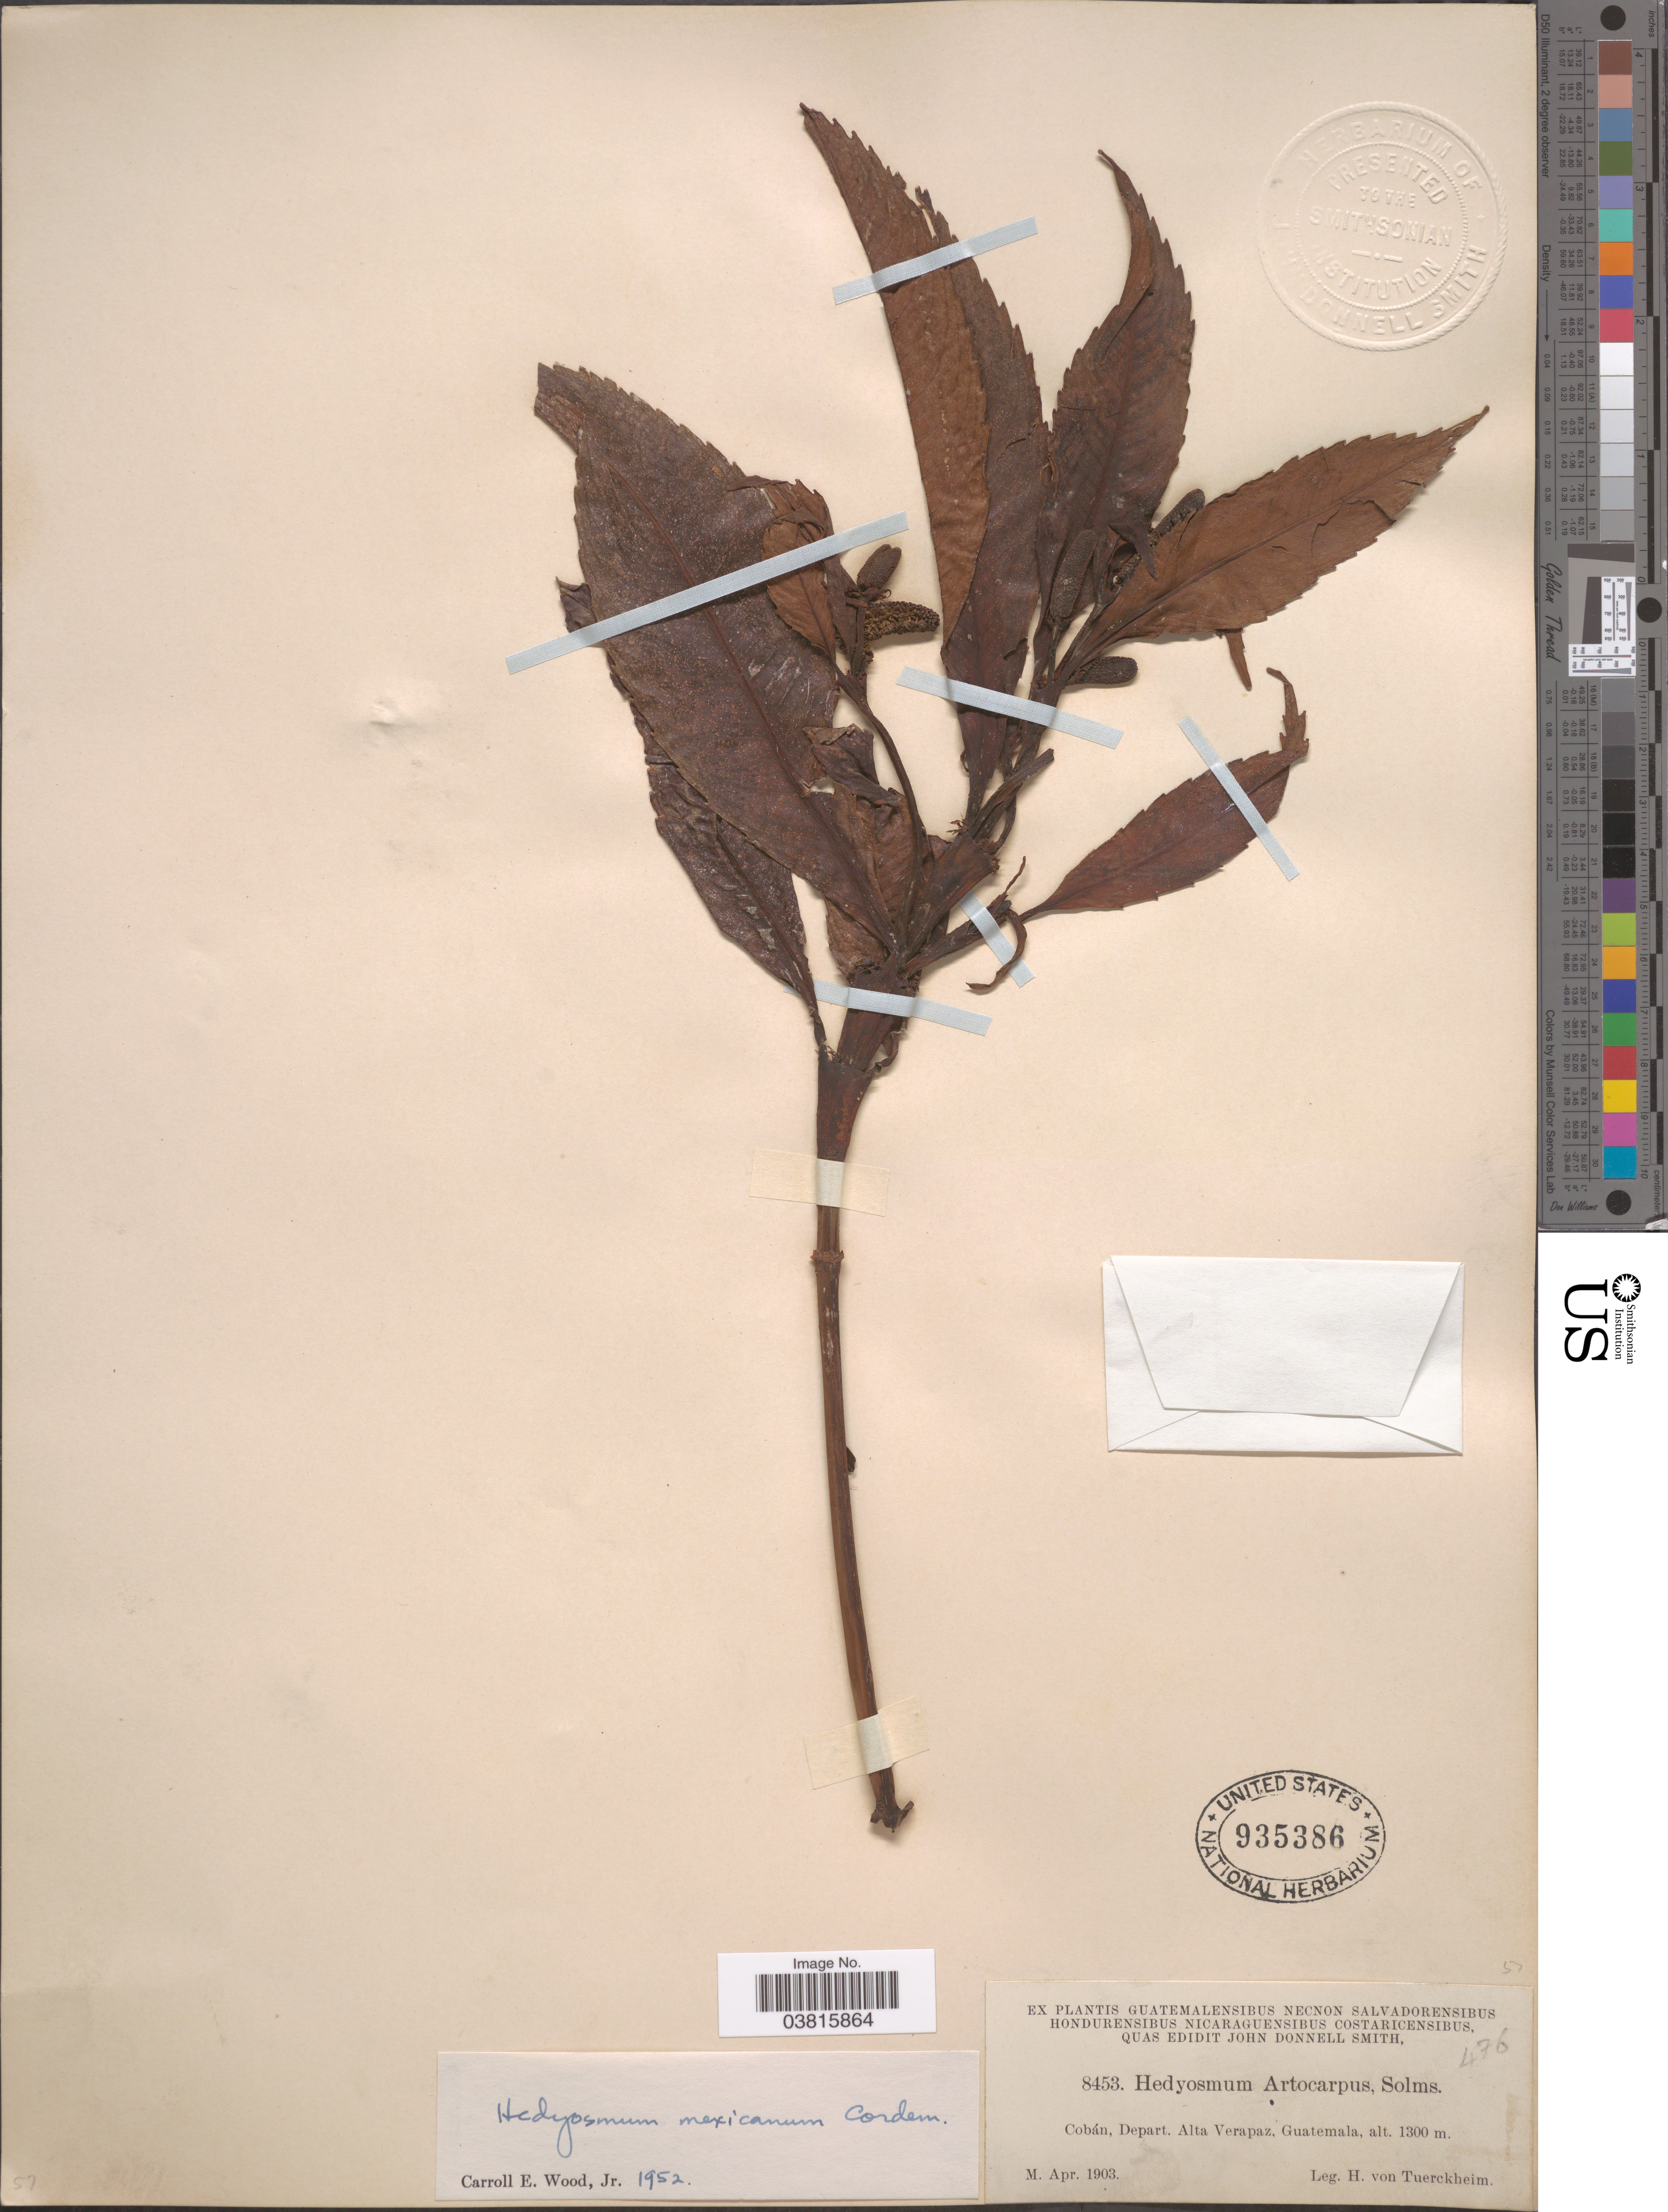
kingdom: Plantae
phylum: Tracheophyta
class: Magnoliopsida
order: Chloranthales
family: Chloranthaceae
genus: Hedyosmum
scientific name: Hedyosmum artocarpus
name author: Solms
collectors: H. von Türckheim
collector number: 8453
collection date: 1903-04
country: Guatemala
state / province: Alta Verapaz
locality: Cobán, Depart. Alta Verapaz.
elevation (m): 1300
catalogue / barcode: US 935386